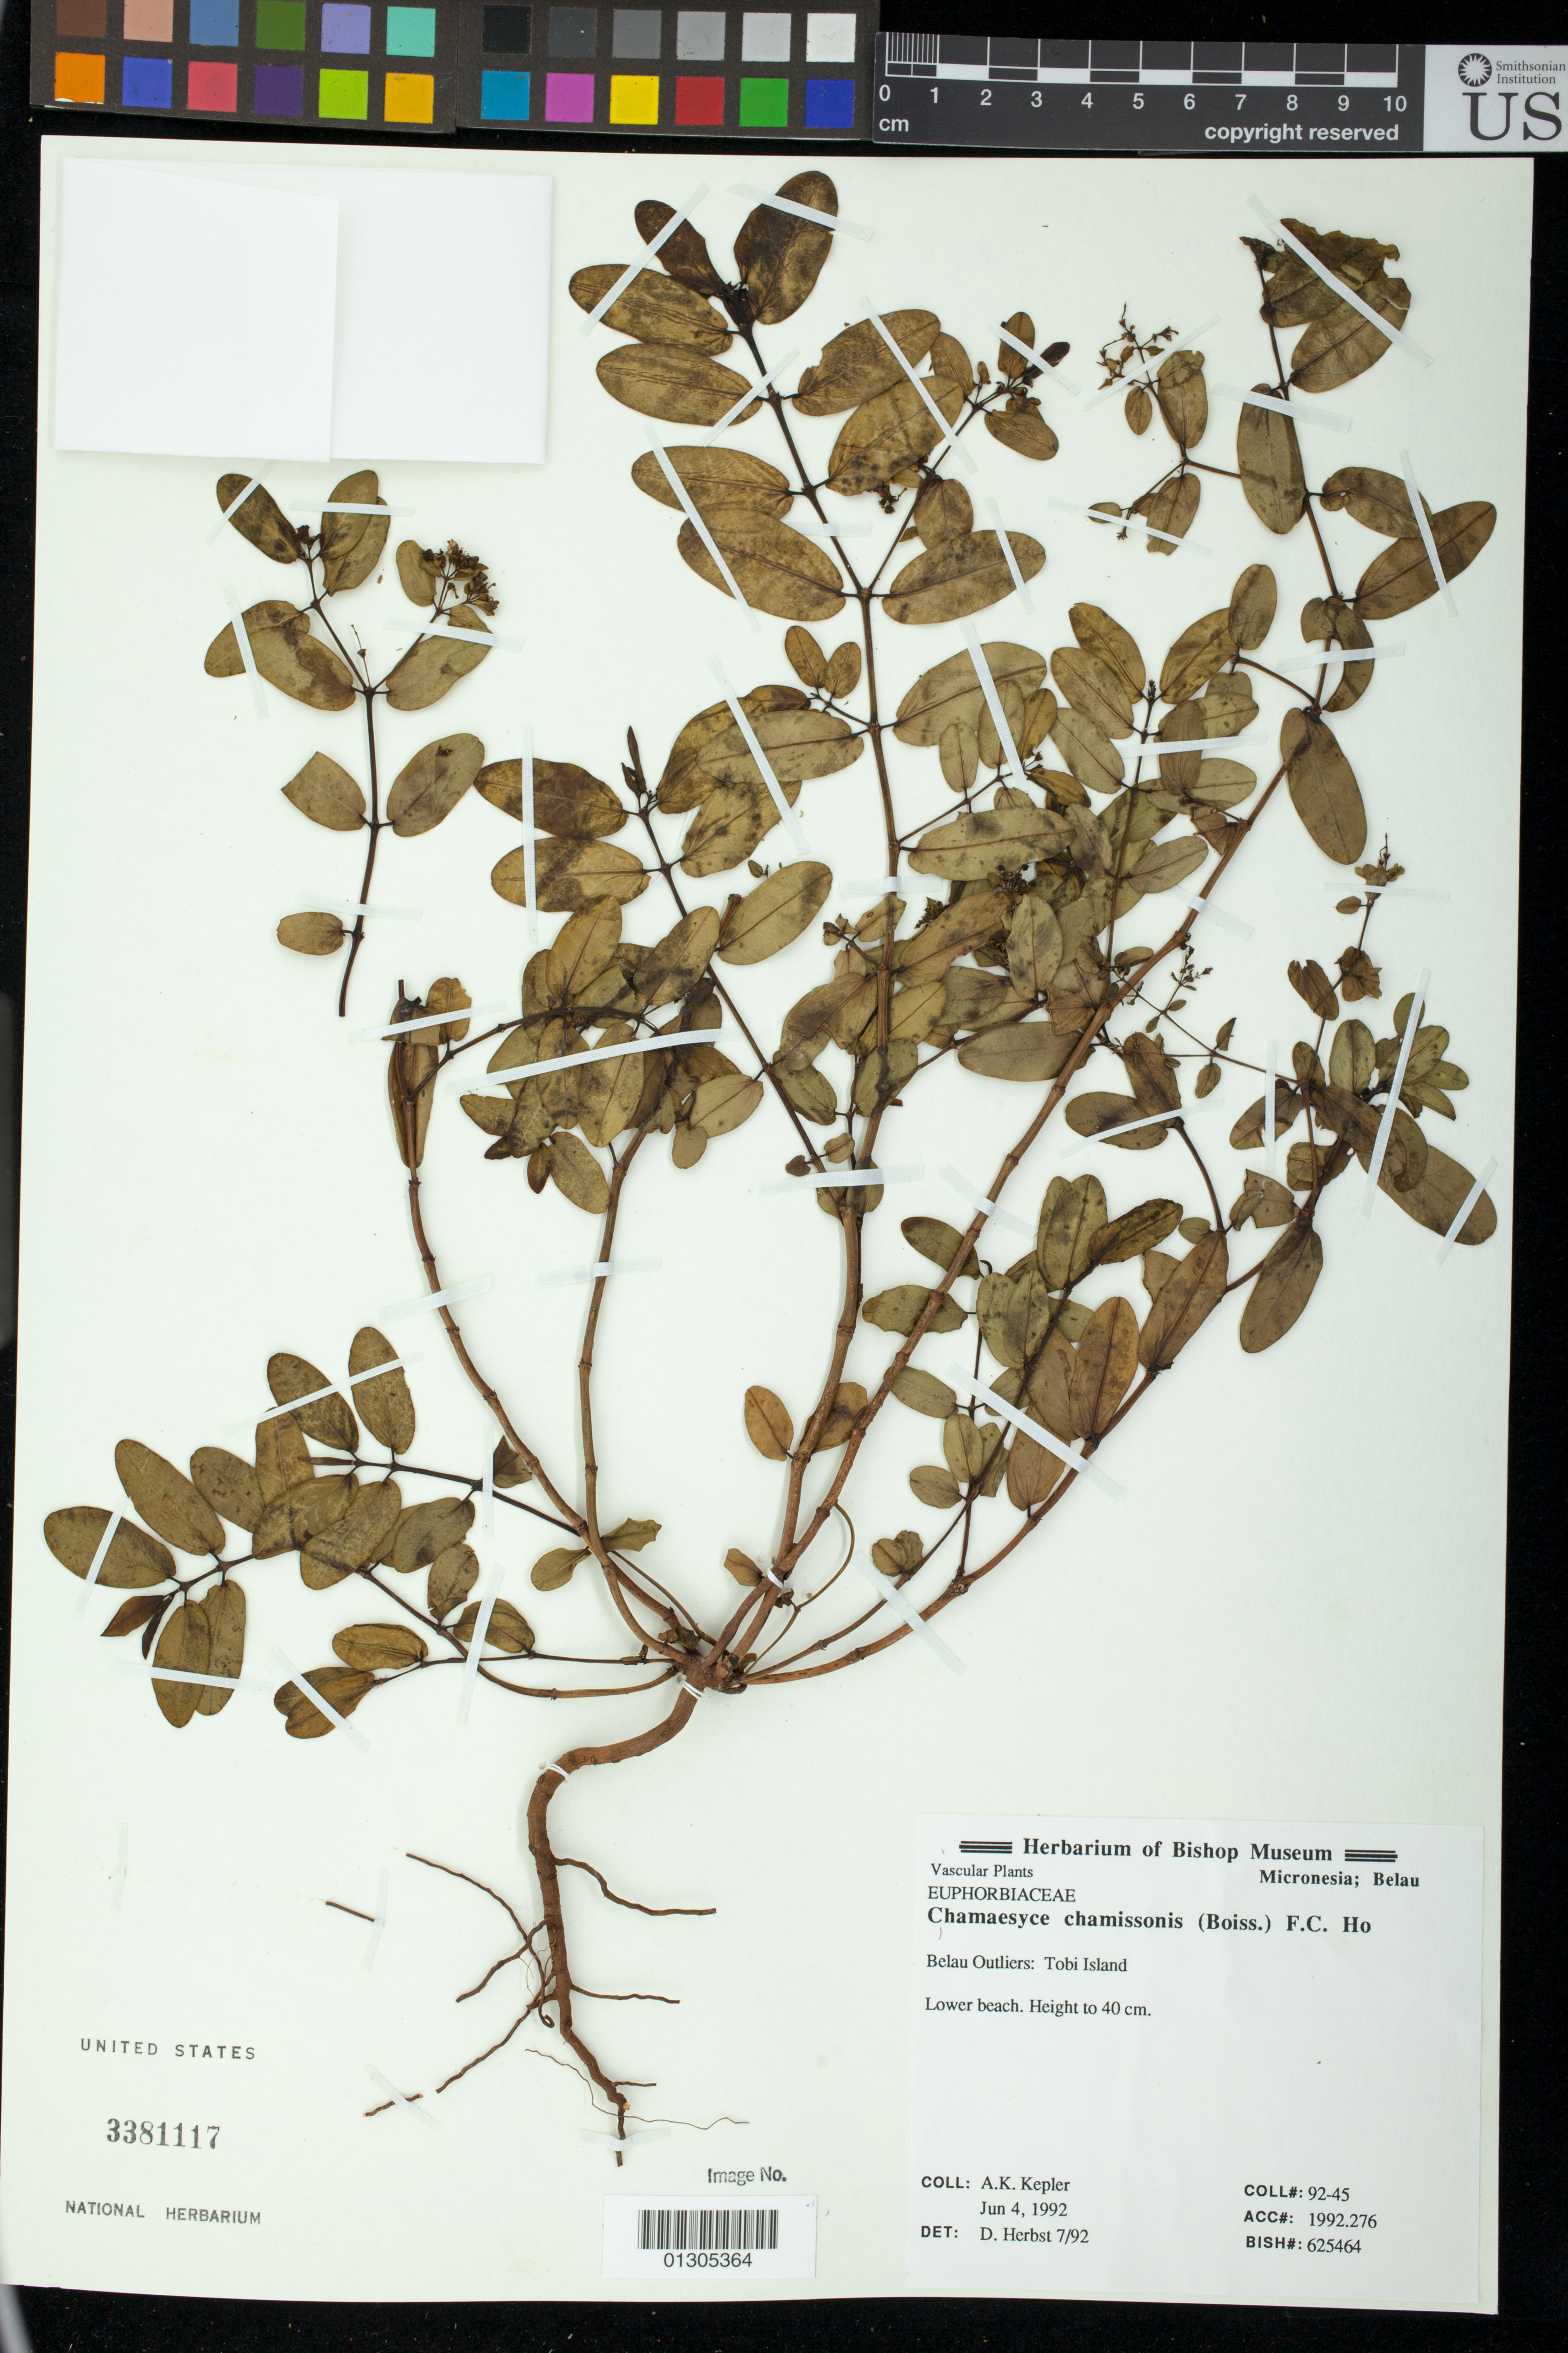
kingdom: Plantae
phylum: Tracheophyta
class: Magnoliopsida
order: Malpighiales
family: Euphorbiaceae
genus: Euphorbia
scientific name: Euphorbia chamissonis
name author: (Klotzsch ex Klotzsch & Garcke) Boiss.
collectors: A. K. Kepler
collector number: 92-45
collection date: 1992-06-04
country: Palau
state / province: Hatohobei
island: Tobi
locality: Tobi Island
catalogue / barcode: US 3381117